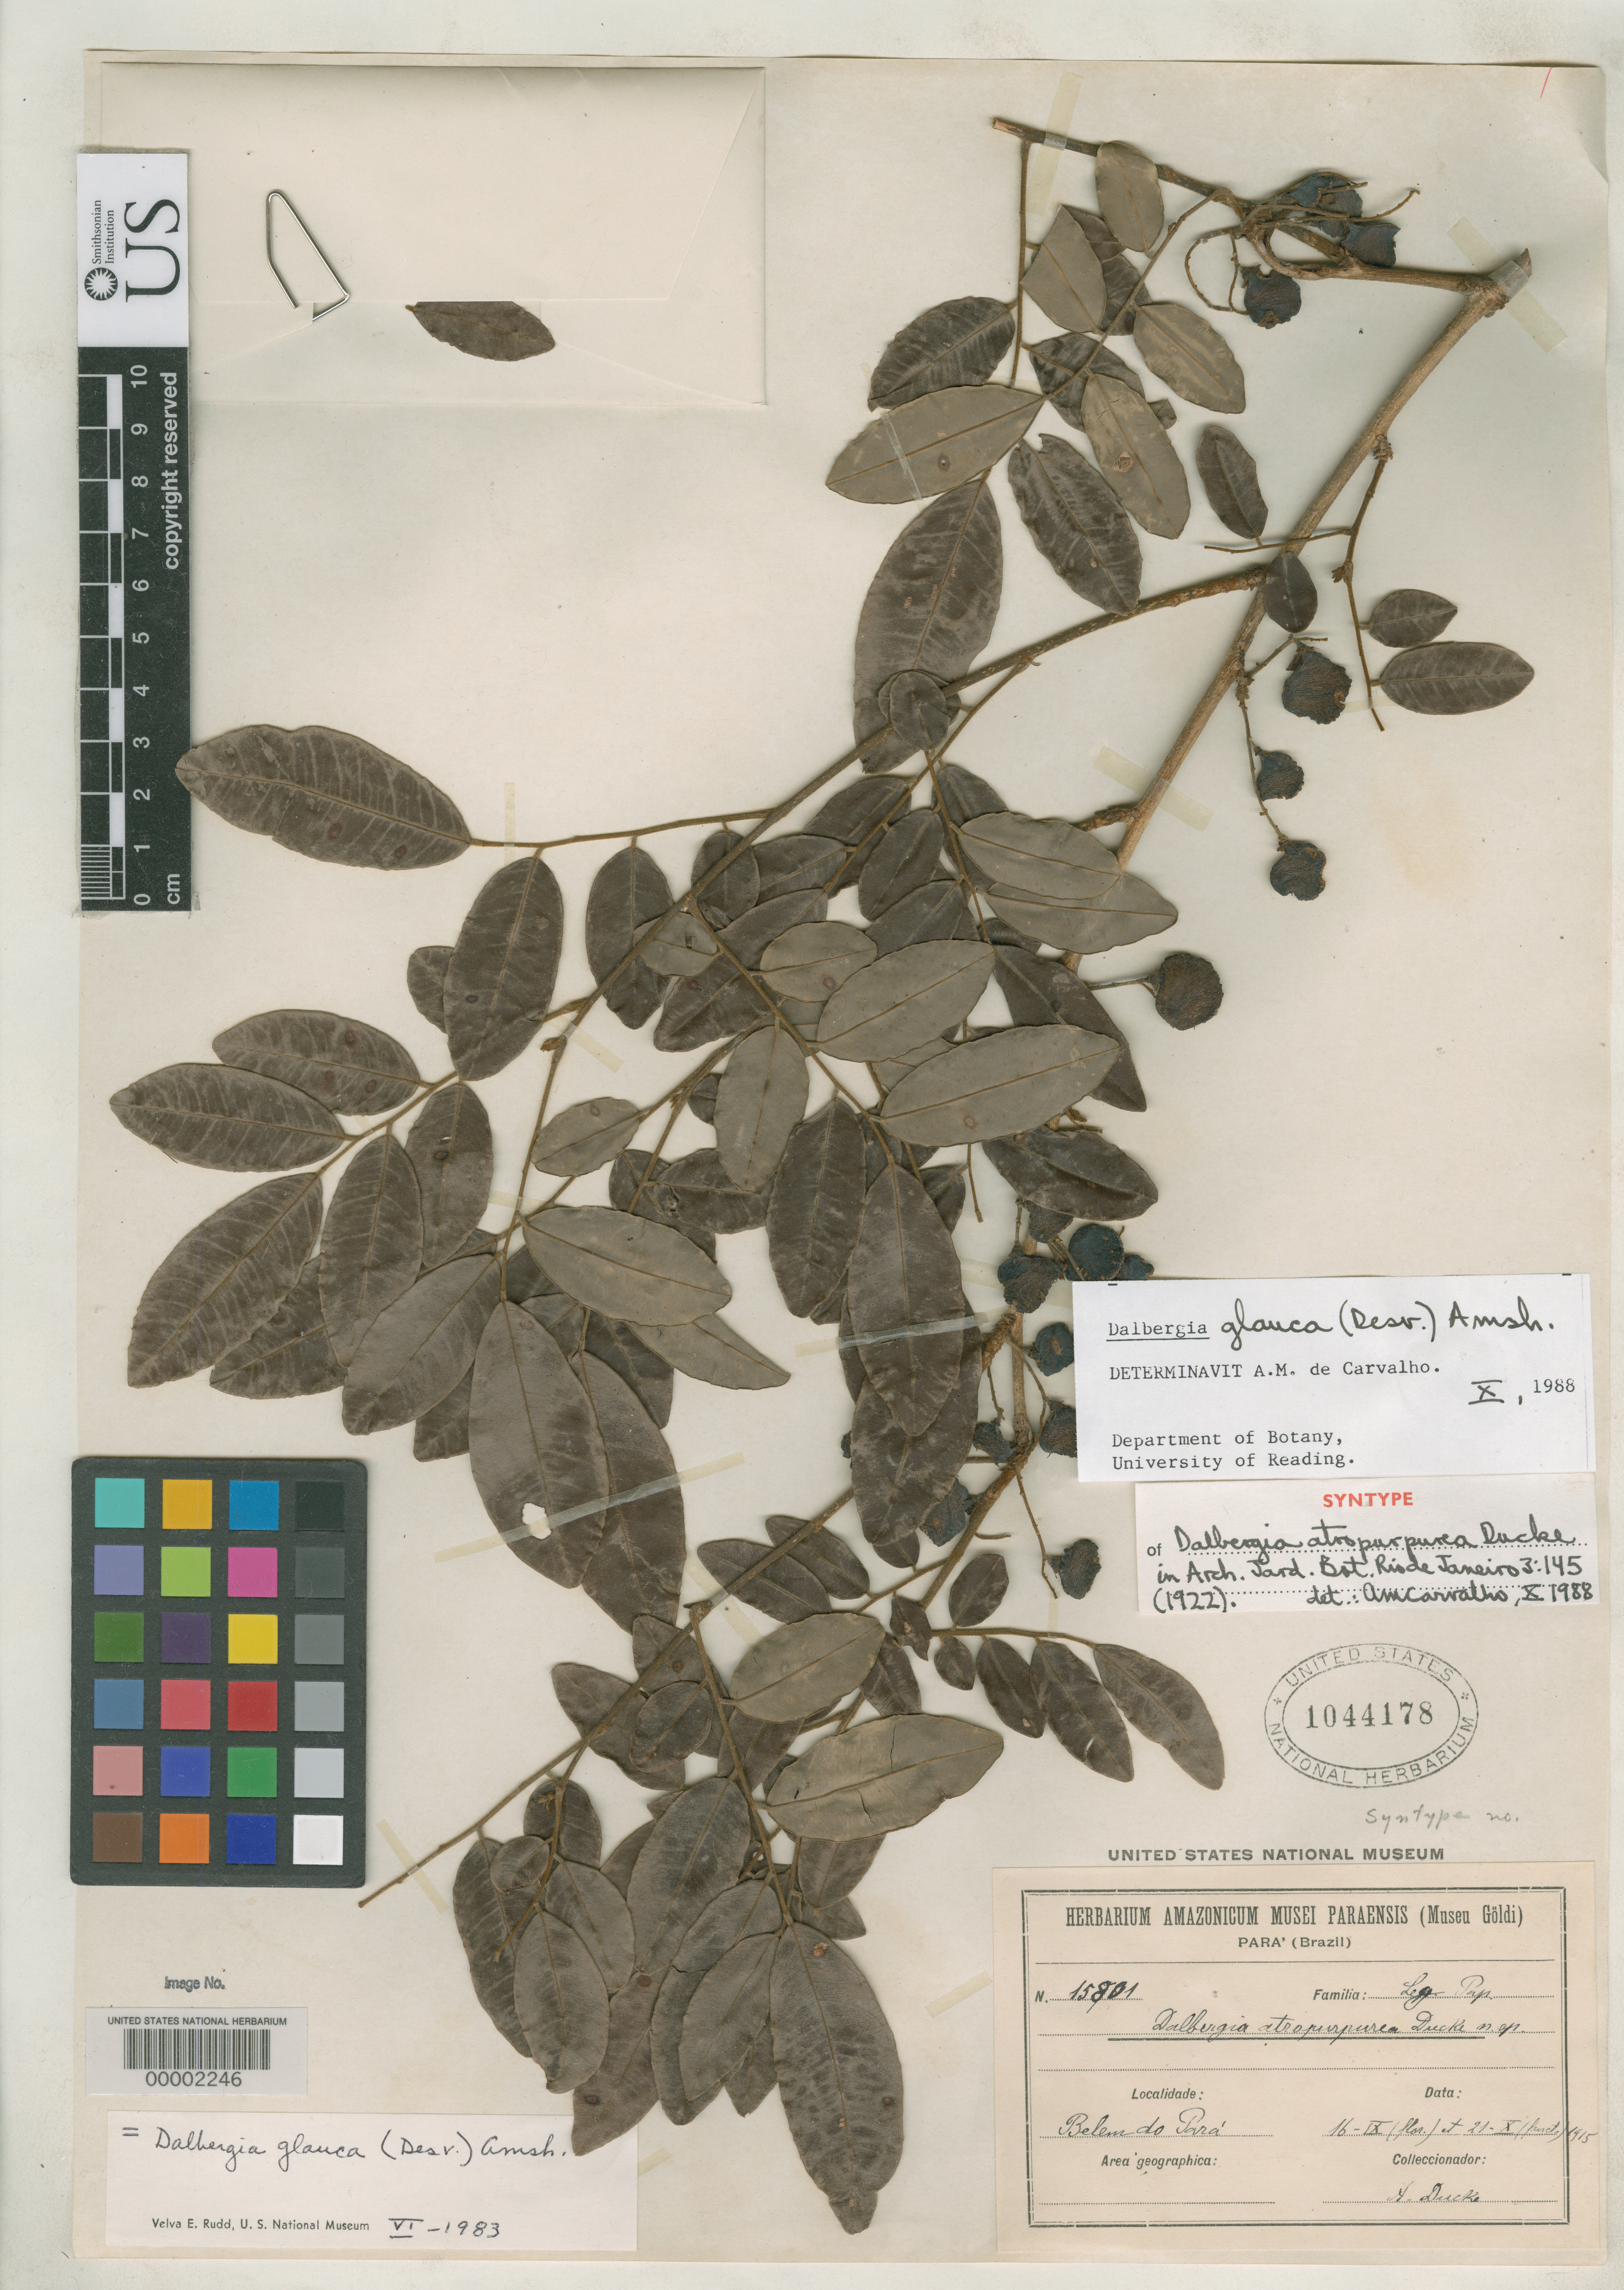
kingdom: Plantae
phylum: Tracheophyta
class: Magnoliopsida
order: Fabales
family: Fabaceae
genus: Dalbergia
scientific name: Dalbergia atropurpurea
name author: Ducke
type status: Isosyntype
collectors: A. Ducke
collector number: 15801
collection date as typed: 16 Sep 1915 and 21 Oct 1915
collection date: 1915-09-16,1915-10-21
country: Brazil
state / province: Pará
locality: Belem do Para.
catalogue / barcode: US 1044178